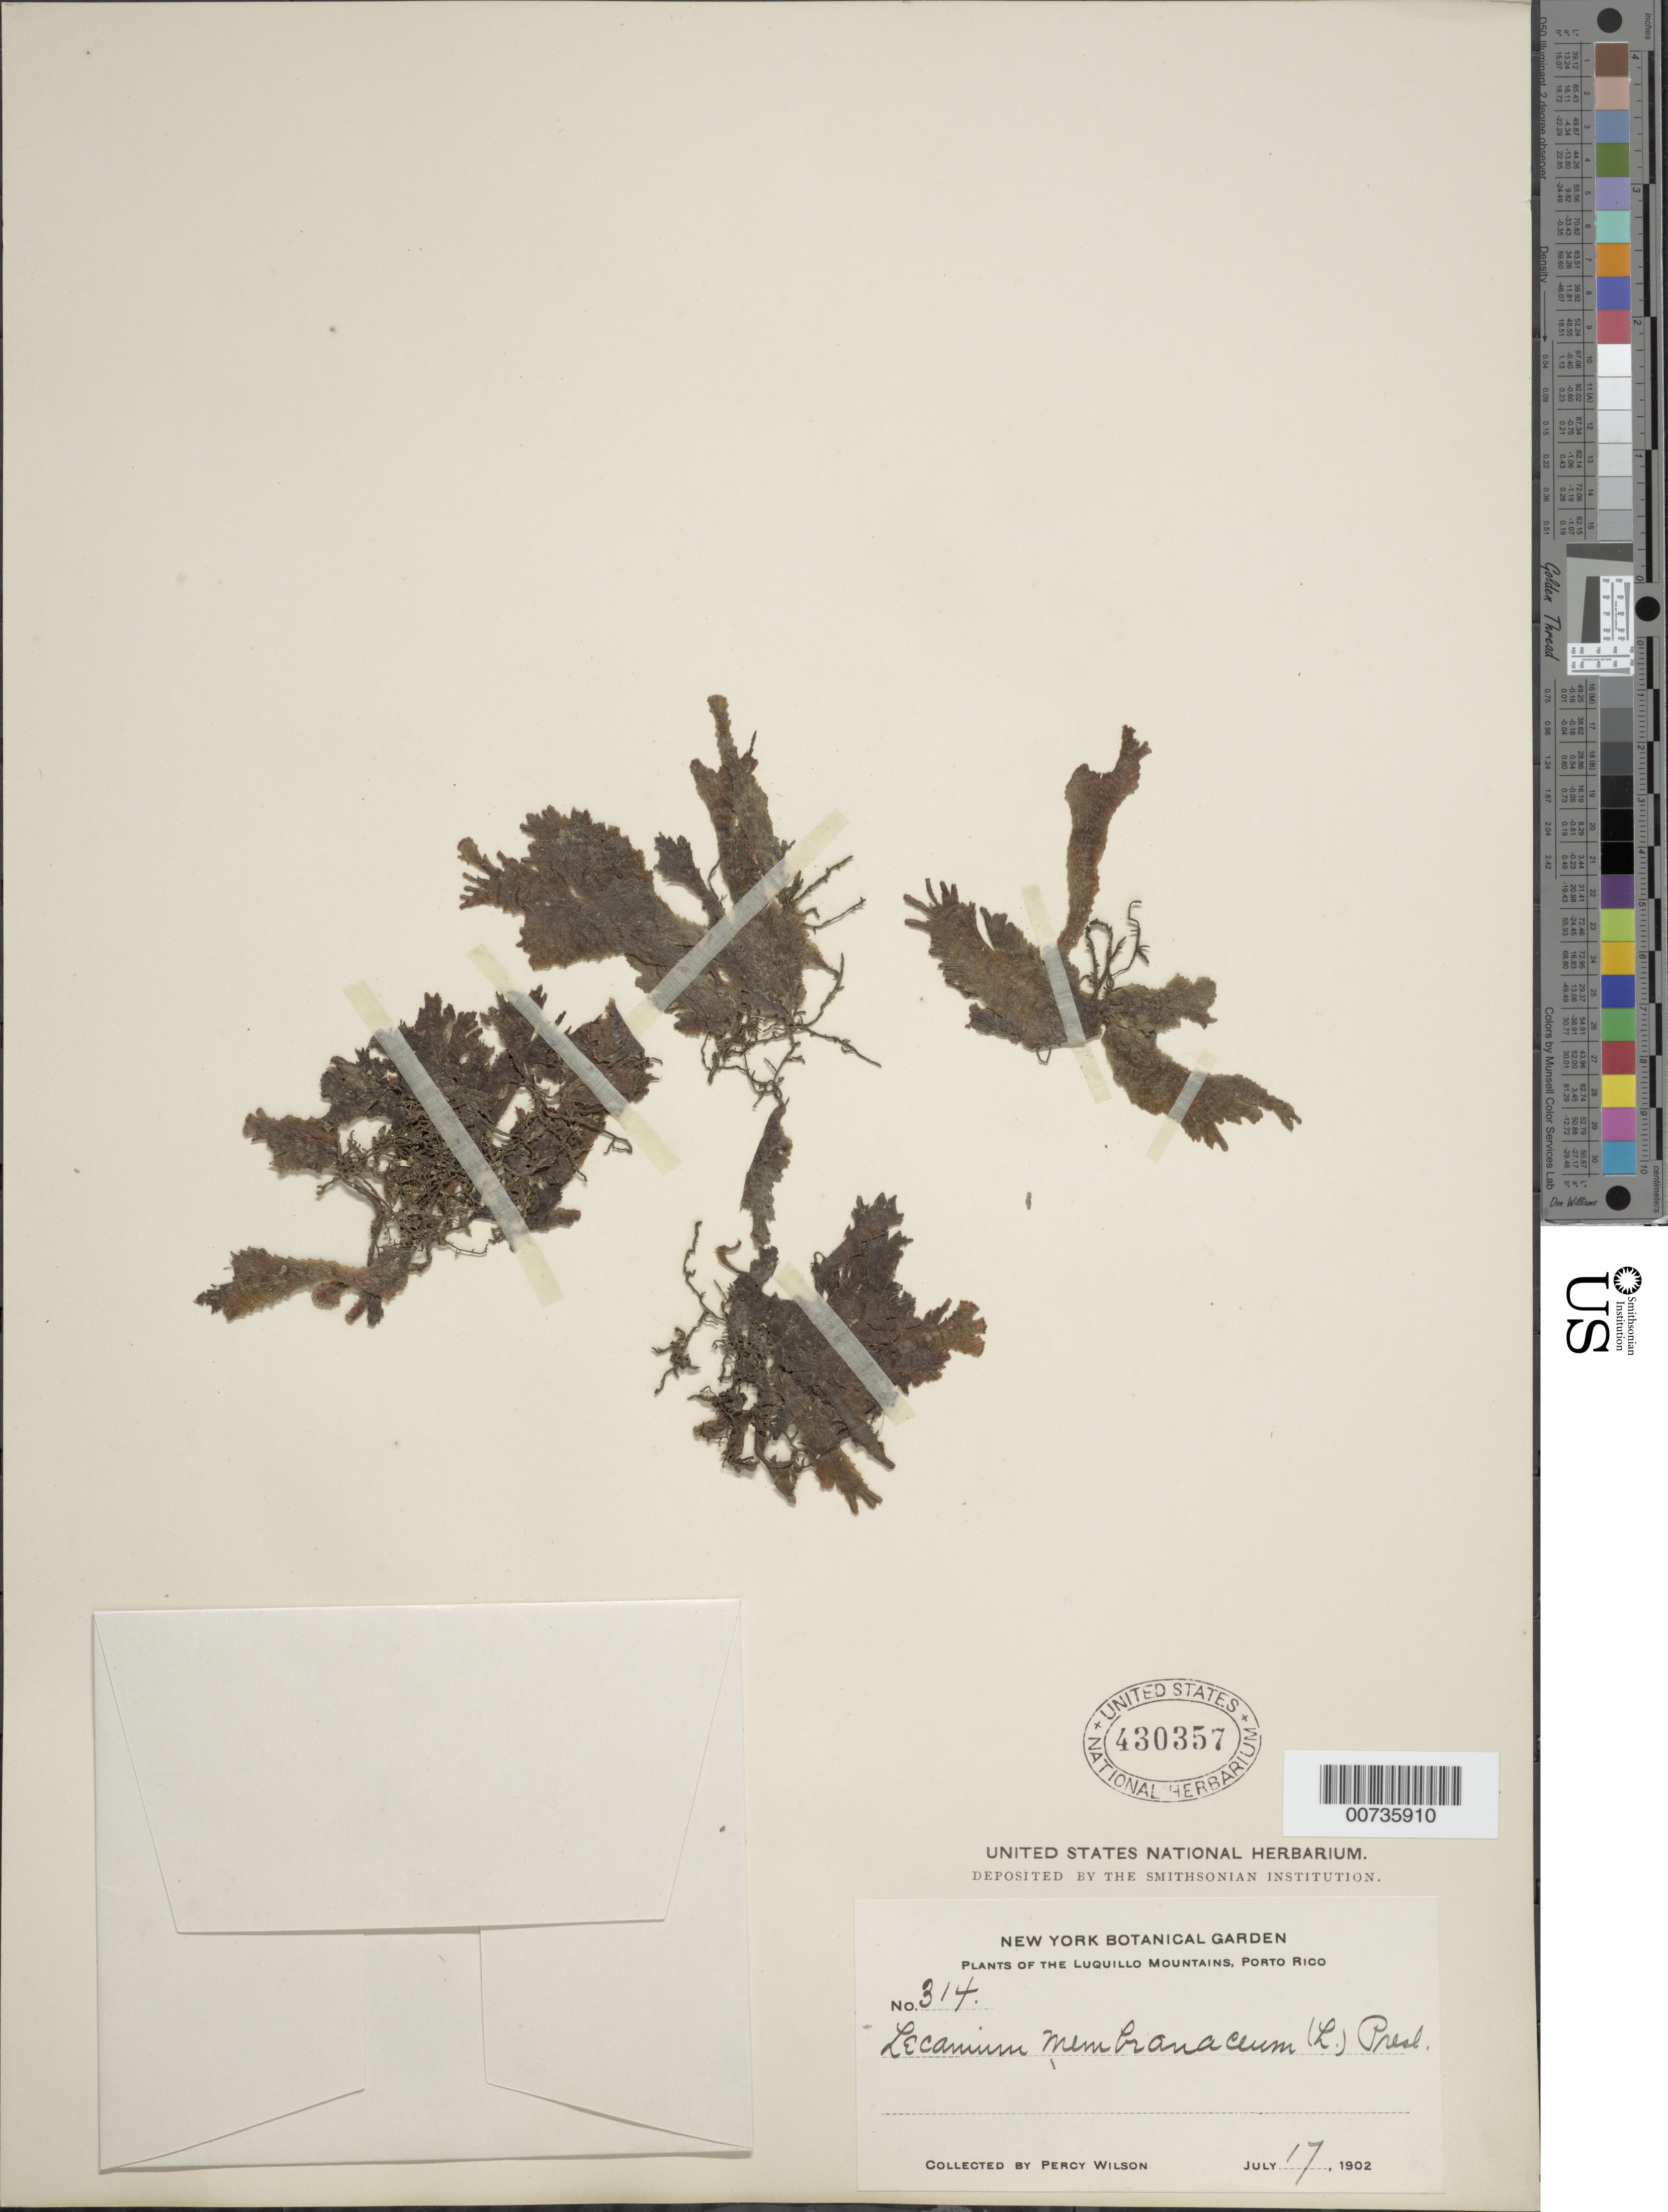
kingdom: Plantae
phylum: Tracheophyta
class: Polypodiopsida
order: Hymenophyllales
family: Hymenophyllaceae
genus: Didymoglossum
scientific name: Didymoglossum membranaceum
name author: (L.) Vareschi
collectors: P. Wilson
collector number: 314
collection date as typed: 17 Jul 1902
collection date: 1902-07-17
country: Puerto Rico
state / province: Luquillo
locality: Luquillo Mts.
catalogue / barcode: US 430357